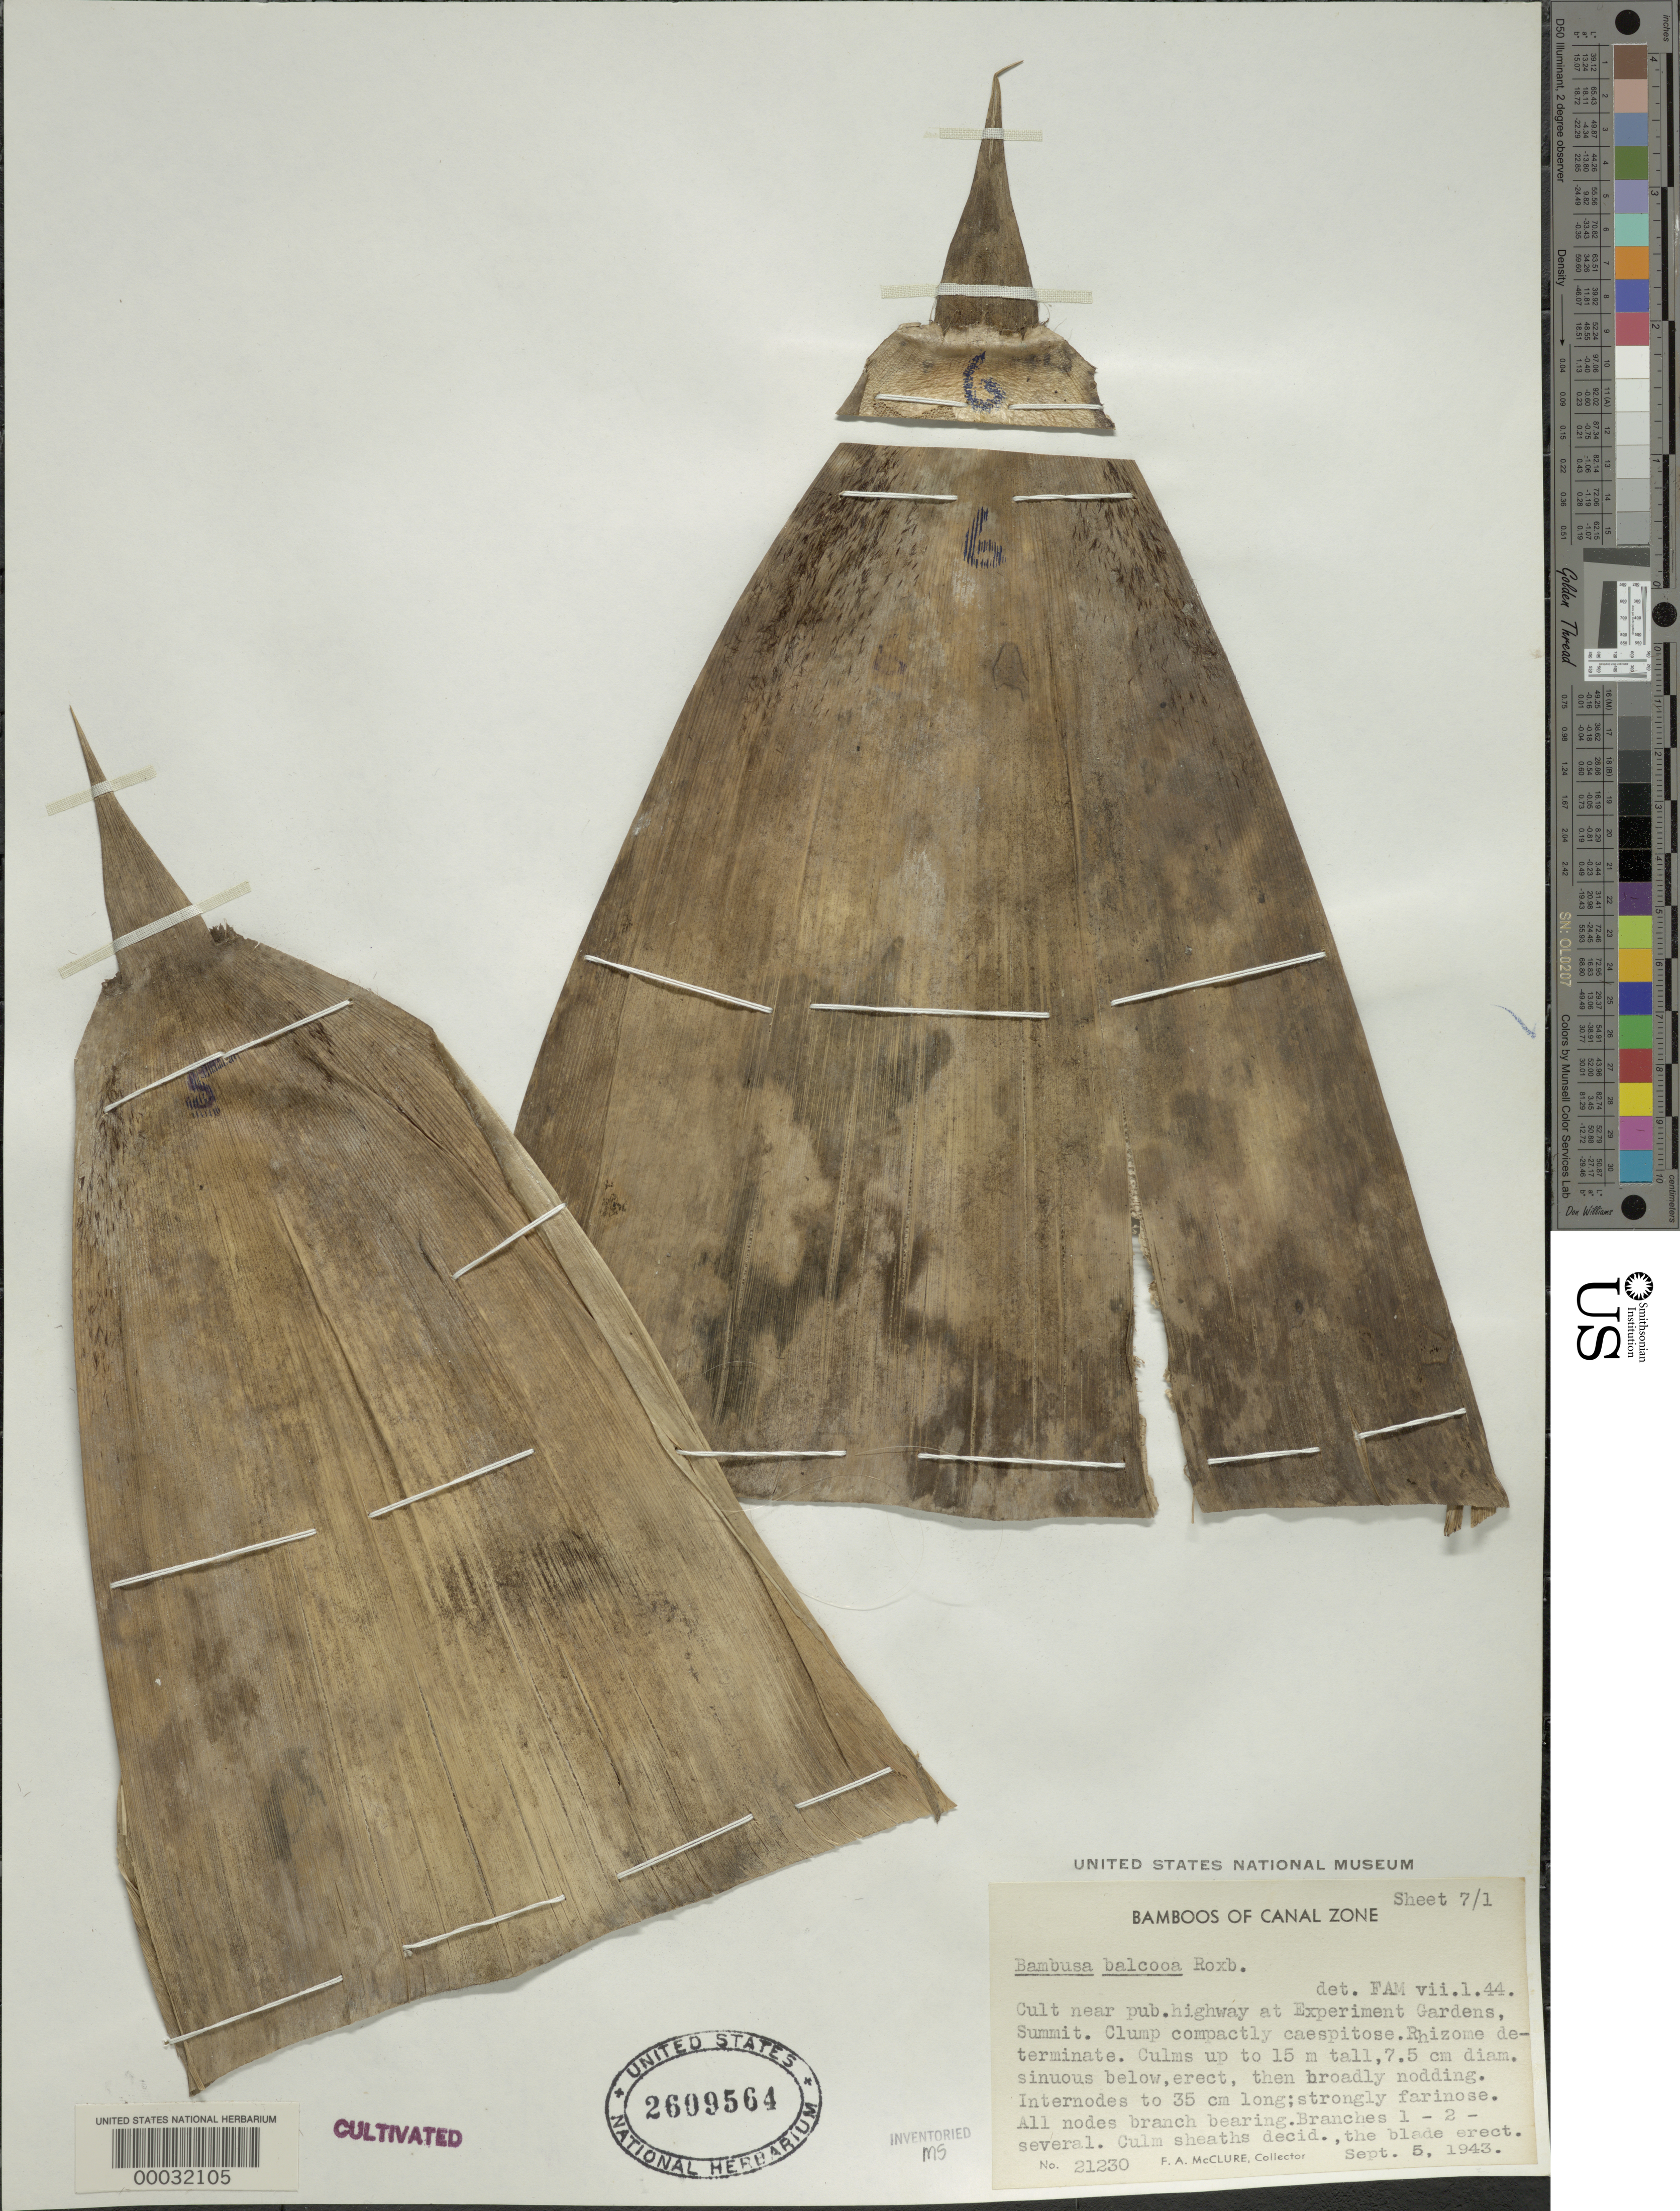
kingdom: Plantae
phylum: Tracheophyta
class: Liliopsida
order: Poales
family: Poaceae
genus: Bambusa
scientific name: Bambusa balcooa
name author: Roxb.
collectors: F. A. McClure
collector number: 21230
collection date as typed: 05 Sep 1943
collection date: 1943-09-05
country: Panama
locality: Esperimental Gardens-summit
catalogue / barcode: US 2609564